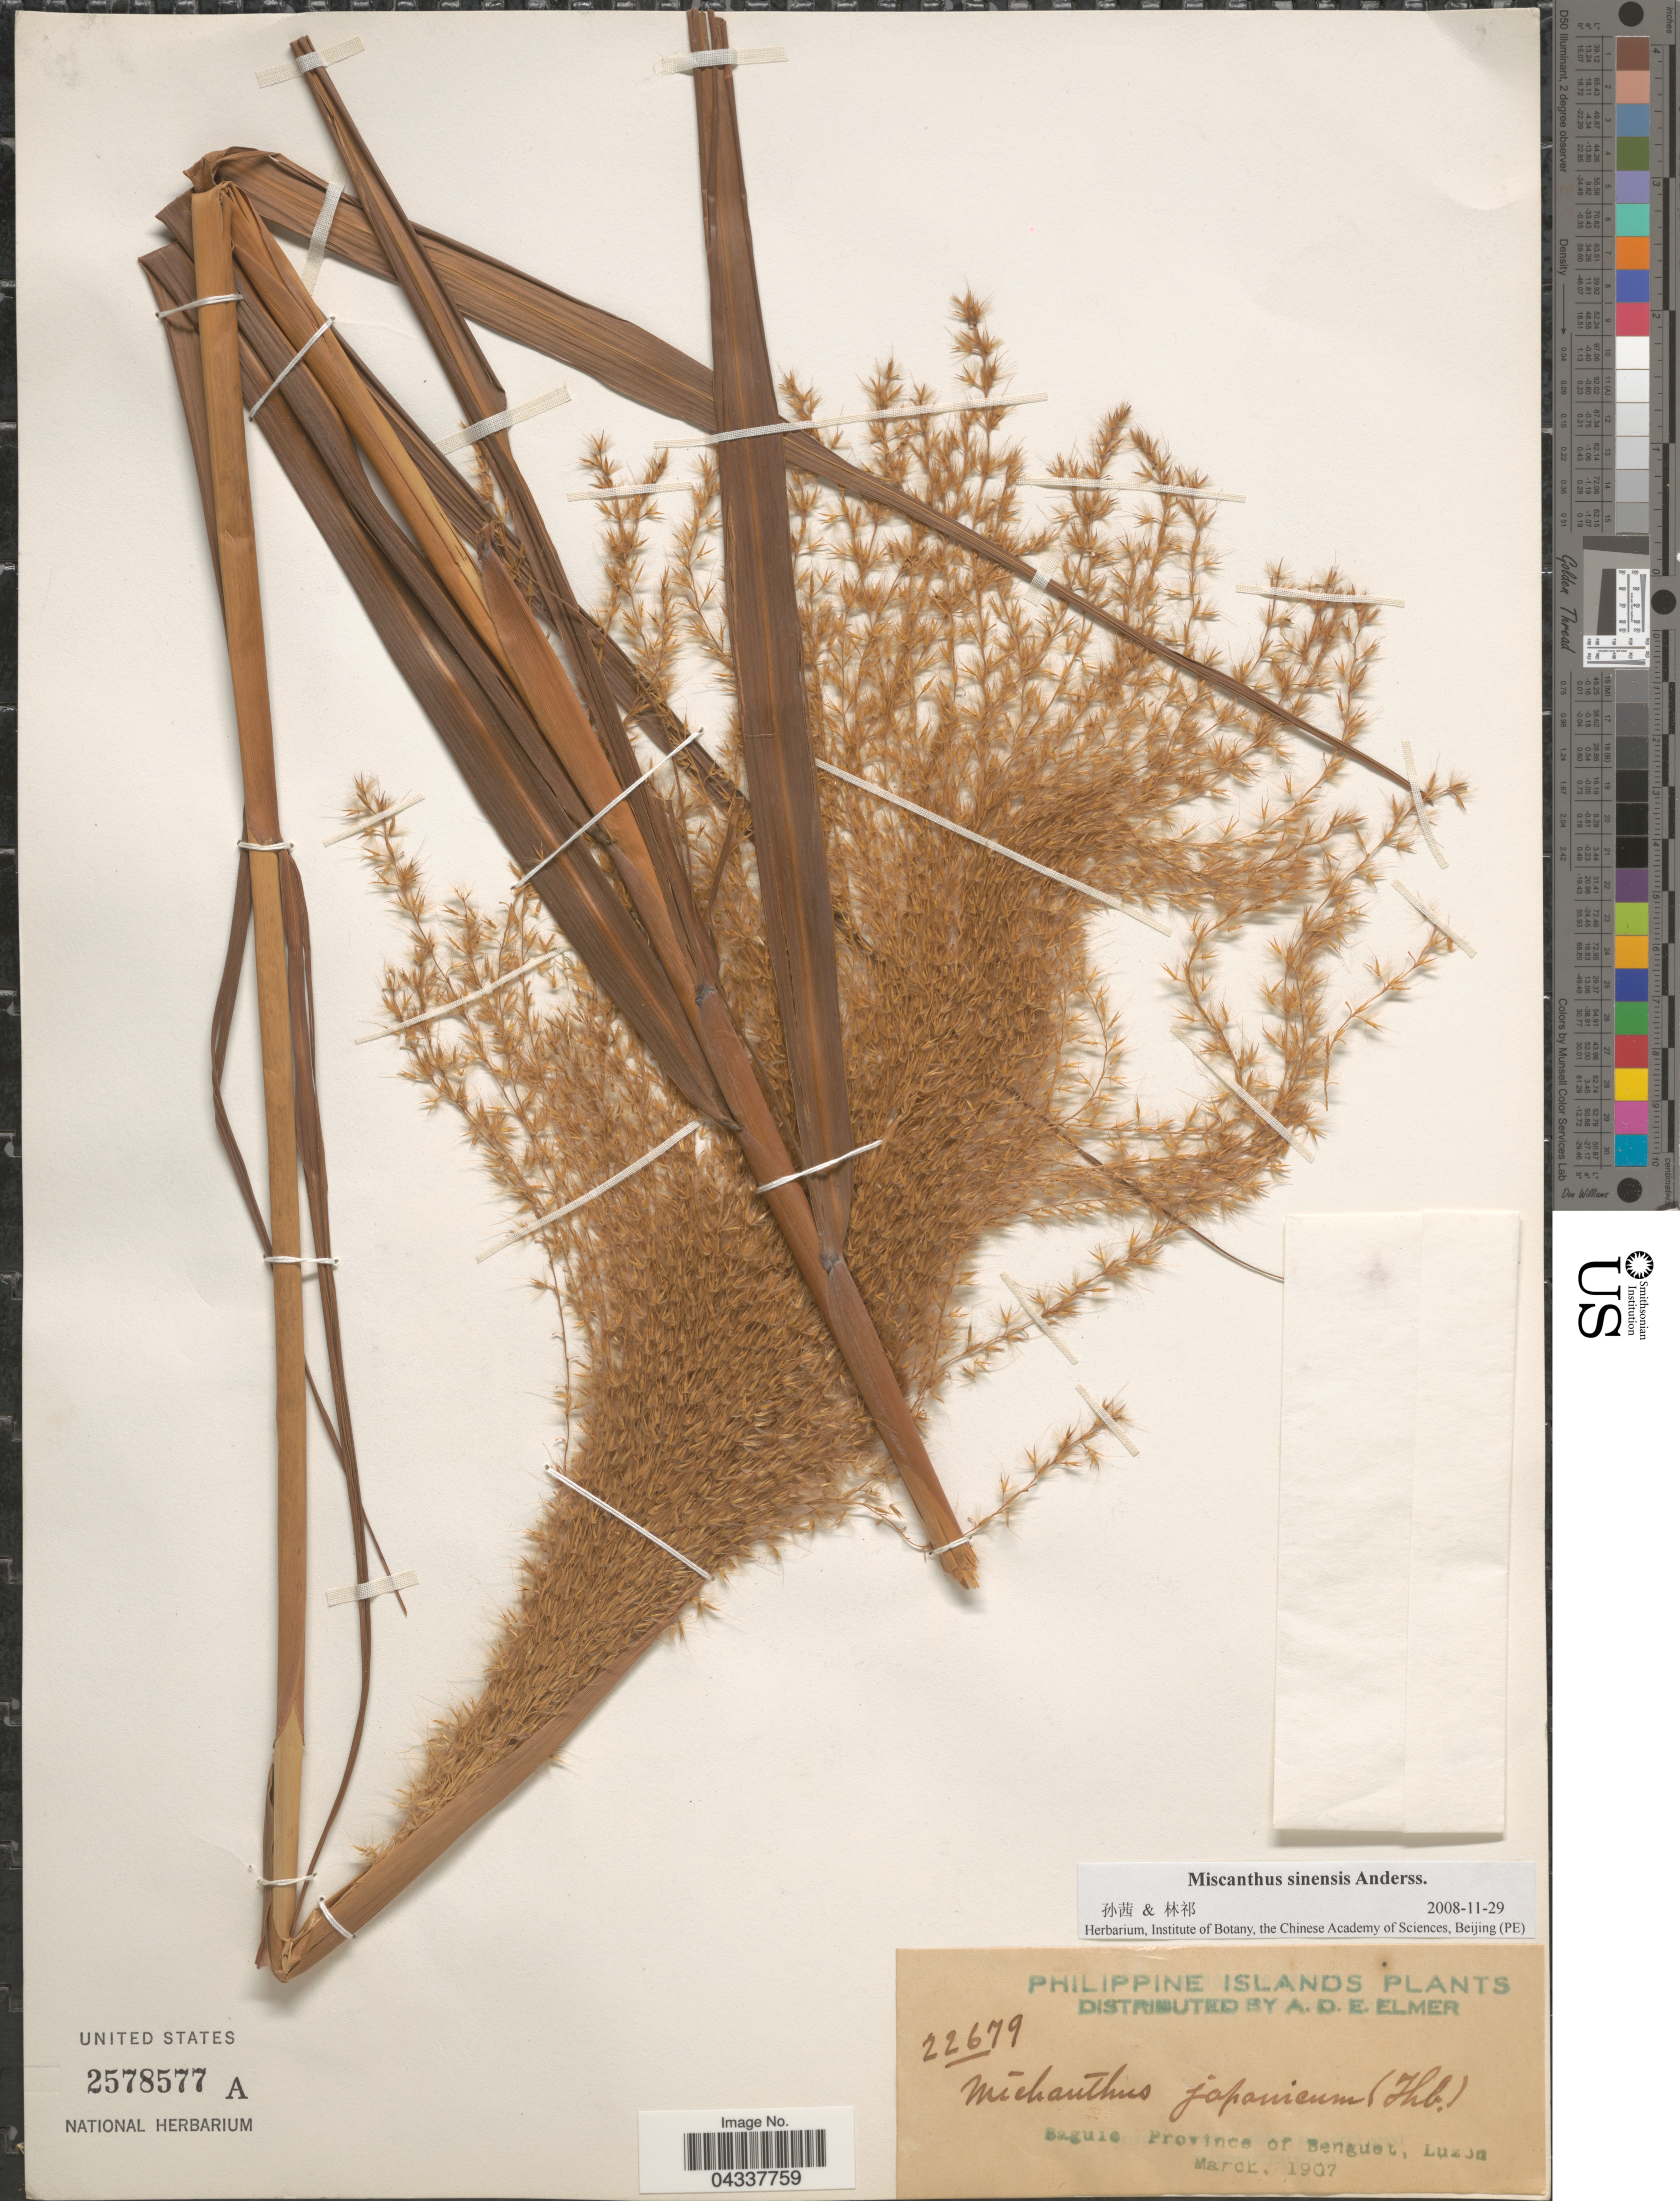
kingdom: Plantae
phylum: Tracheophyta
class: Liliopsida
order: Poales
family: Poaceae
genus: Miscanthus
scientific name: Miscanthus sinensis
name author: Andersson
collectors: A. D. E. Elmer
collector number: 22679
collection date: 1907-03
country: Philippines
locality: Philippine Islands. Saguie. Province of Benguet, Luzon.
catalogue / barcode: US 2578577A